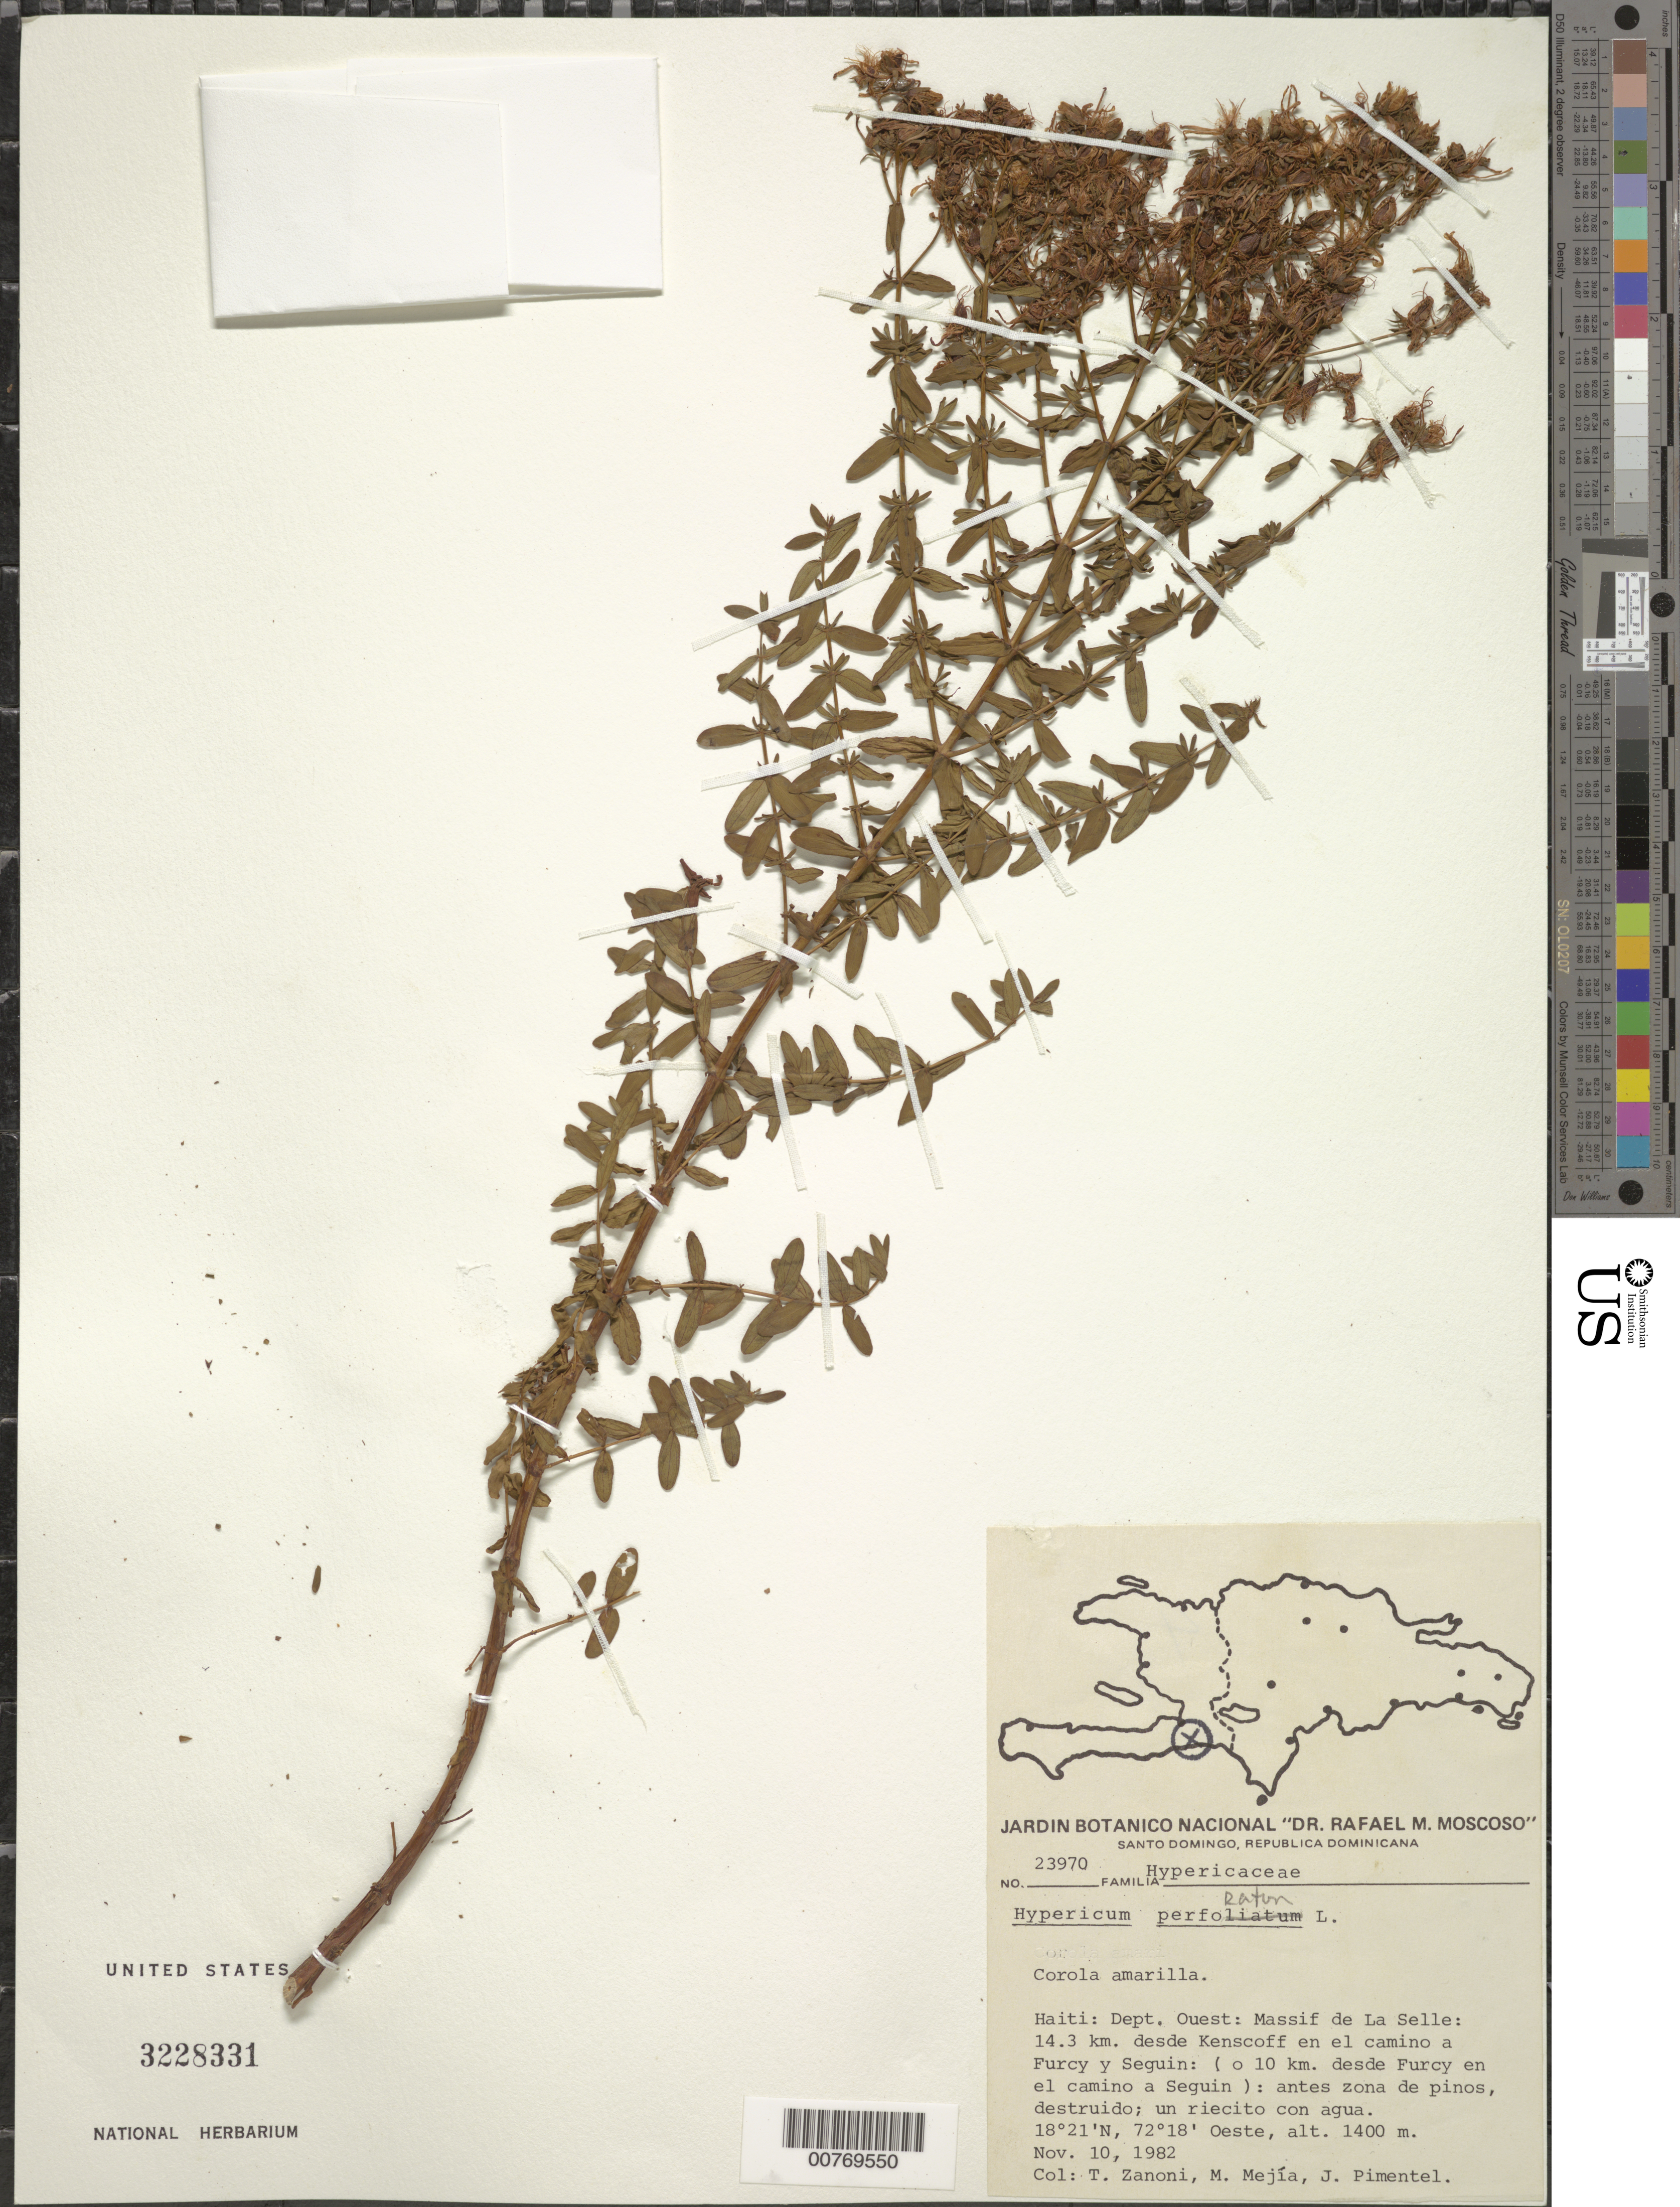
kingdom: Plantae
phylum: Tracheophyta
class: Magnoliopsida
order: Malpighiales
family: Hypericaceae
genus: Hypericum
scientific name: Hypericum perforatum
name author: L.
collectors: T. A. Zanoni, M. Mejia & J. Pimentel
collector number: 23970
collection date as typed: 10 Nov 1982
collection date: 1982-11-10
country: Haiti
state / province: Ouest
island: Hispaniola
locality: Massif de La Selle, 14.3 km from Kenscoff in Furcy and Seguin road: (or 10 km from Furcy in Seguin road): before destructed pine zone; little river.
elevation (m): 1400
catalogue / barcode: US 3228331